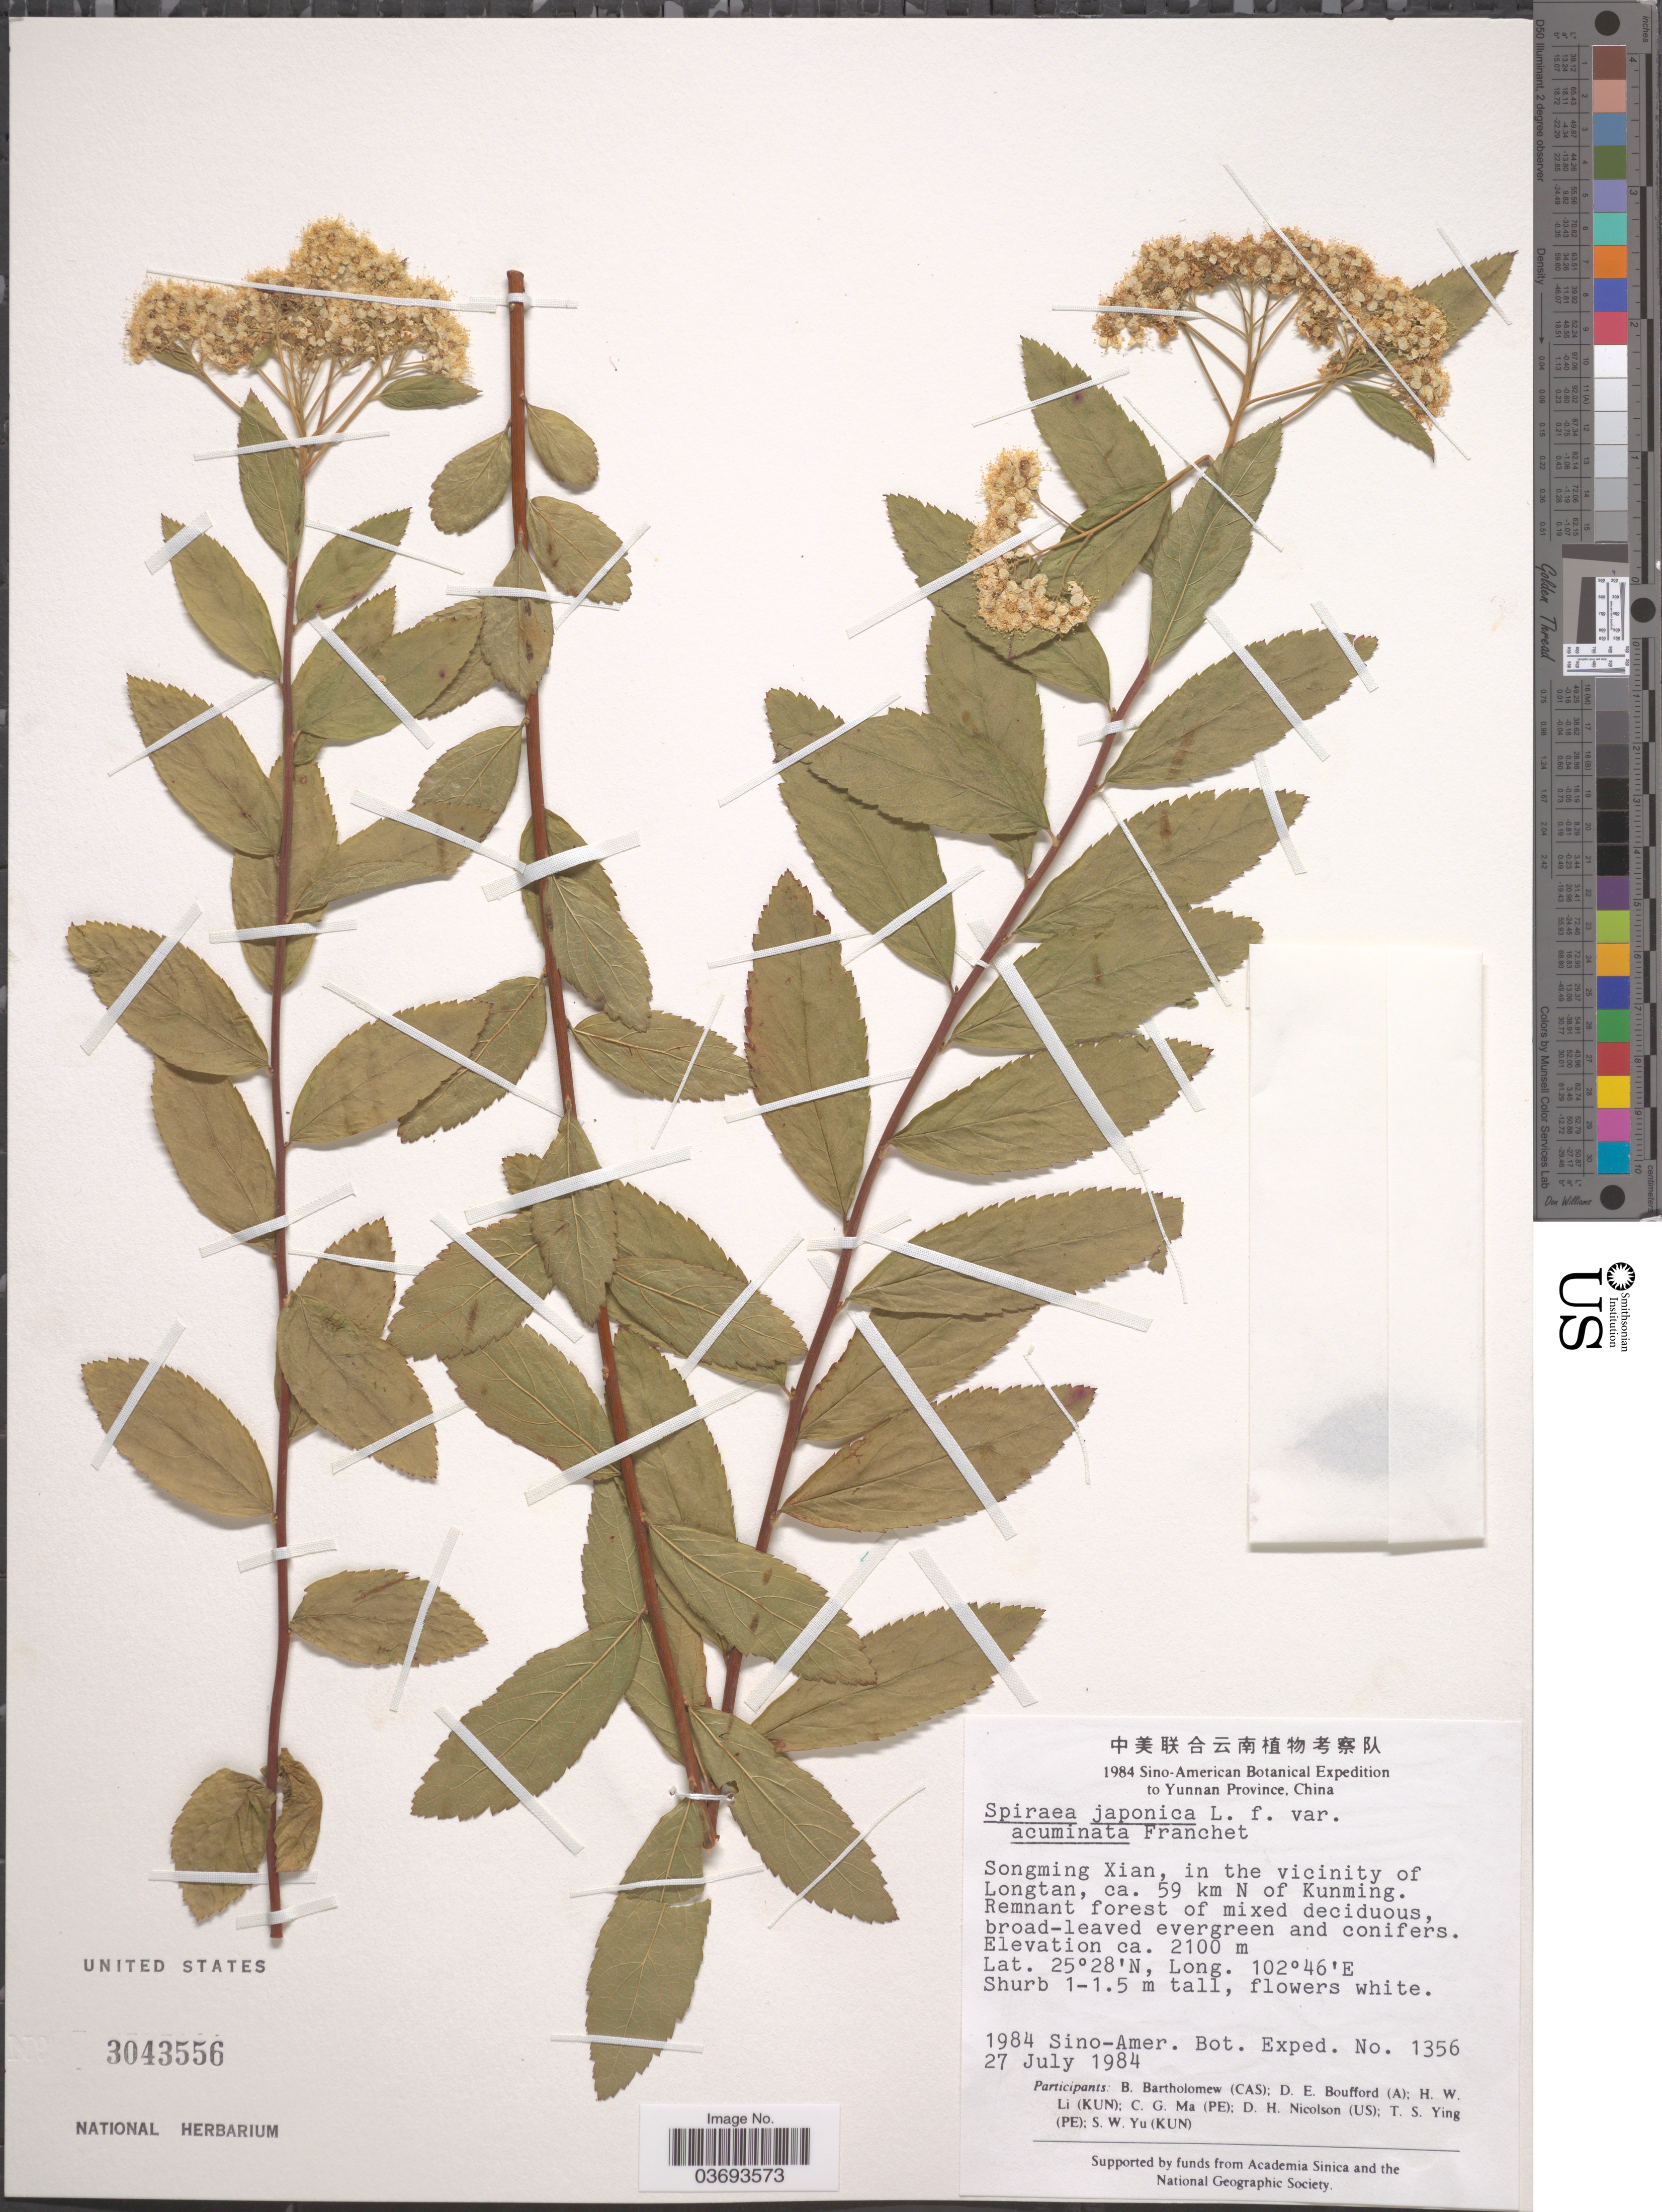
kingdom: Plantae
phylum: Tracheophyta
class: Magnoliopsida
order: Rosales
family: Rosaceae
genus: Spiraea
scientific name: Spiraea japonica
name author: L. f.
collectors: Sino-Amer. Bot. Exped. 1984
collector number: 1356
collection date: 1984-07-27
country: China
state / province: Yunnan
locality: Songming Xian, in the vicinity of Longtan, ca. 59 km N of Kunming.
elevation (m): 2100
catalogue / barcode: US 3043556